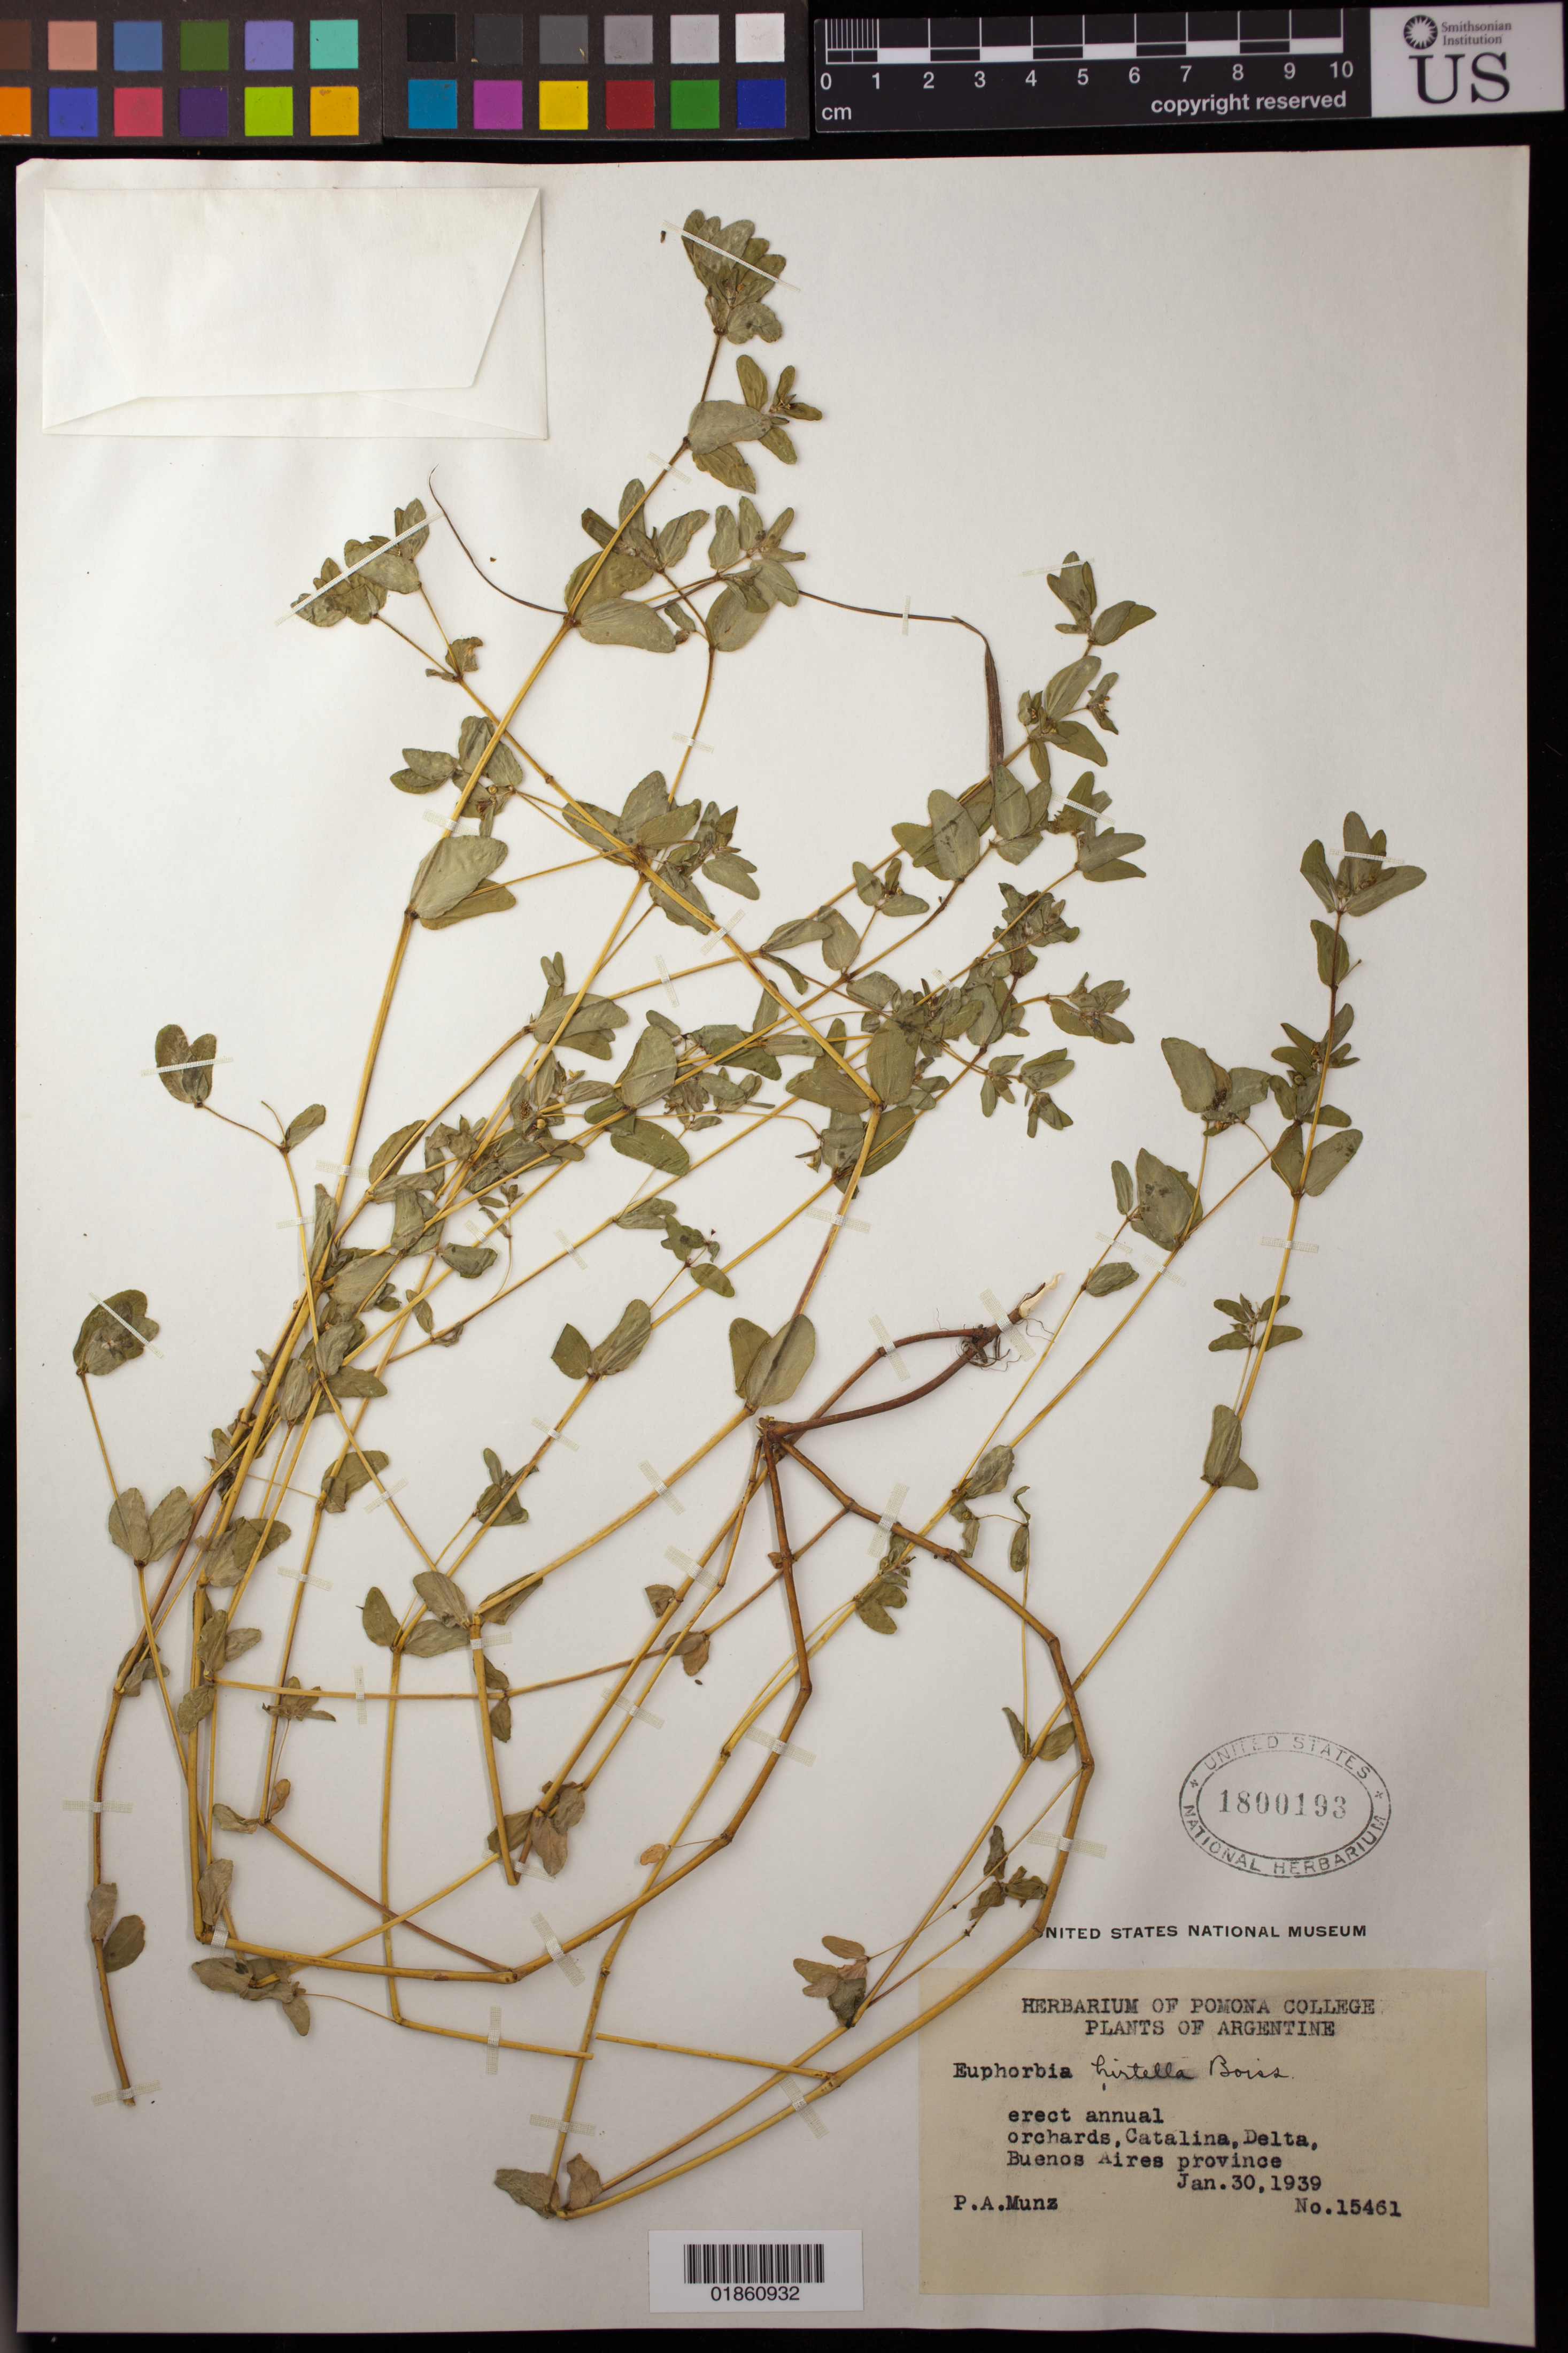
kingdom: Plantae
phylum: Tracheophyta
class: Magnoliopsida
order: Malpighiales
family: Euphorbiaceae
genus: Euphorbia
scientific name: Euphorbia hirtella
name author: Boiss.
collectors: P. A. Munz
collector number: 15461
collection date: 1939-01-30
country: Argentina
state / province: Buenos Aires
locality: Orchards, Catalina [Santa Catalina], Delta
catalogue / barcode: US 1800193